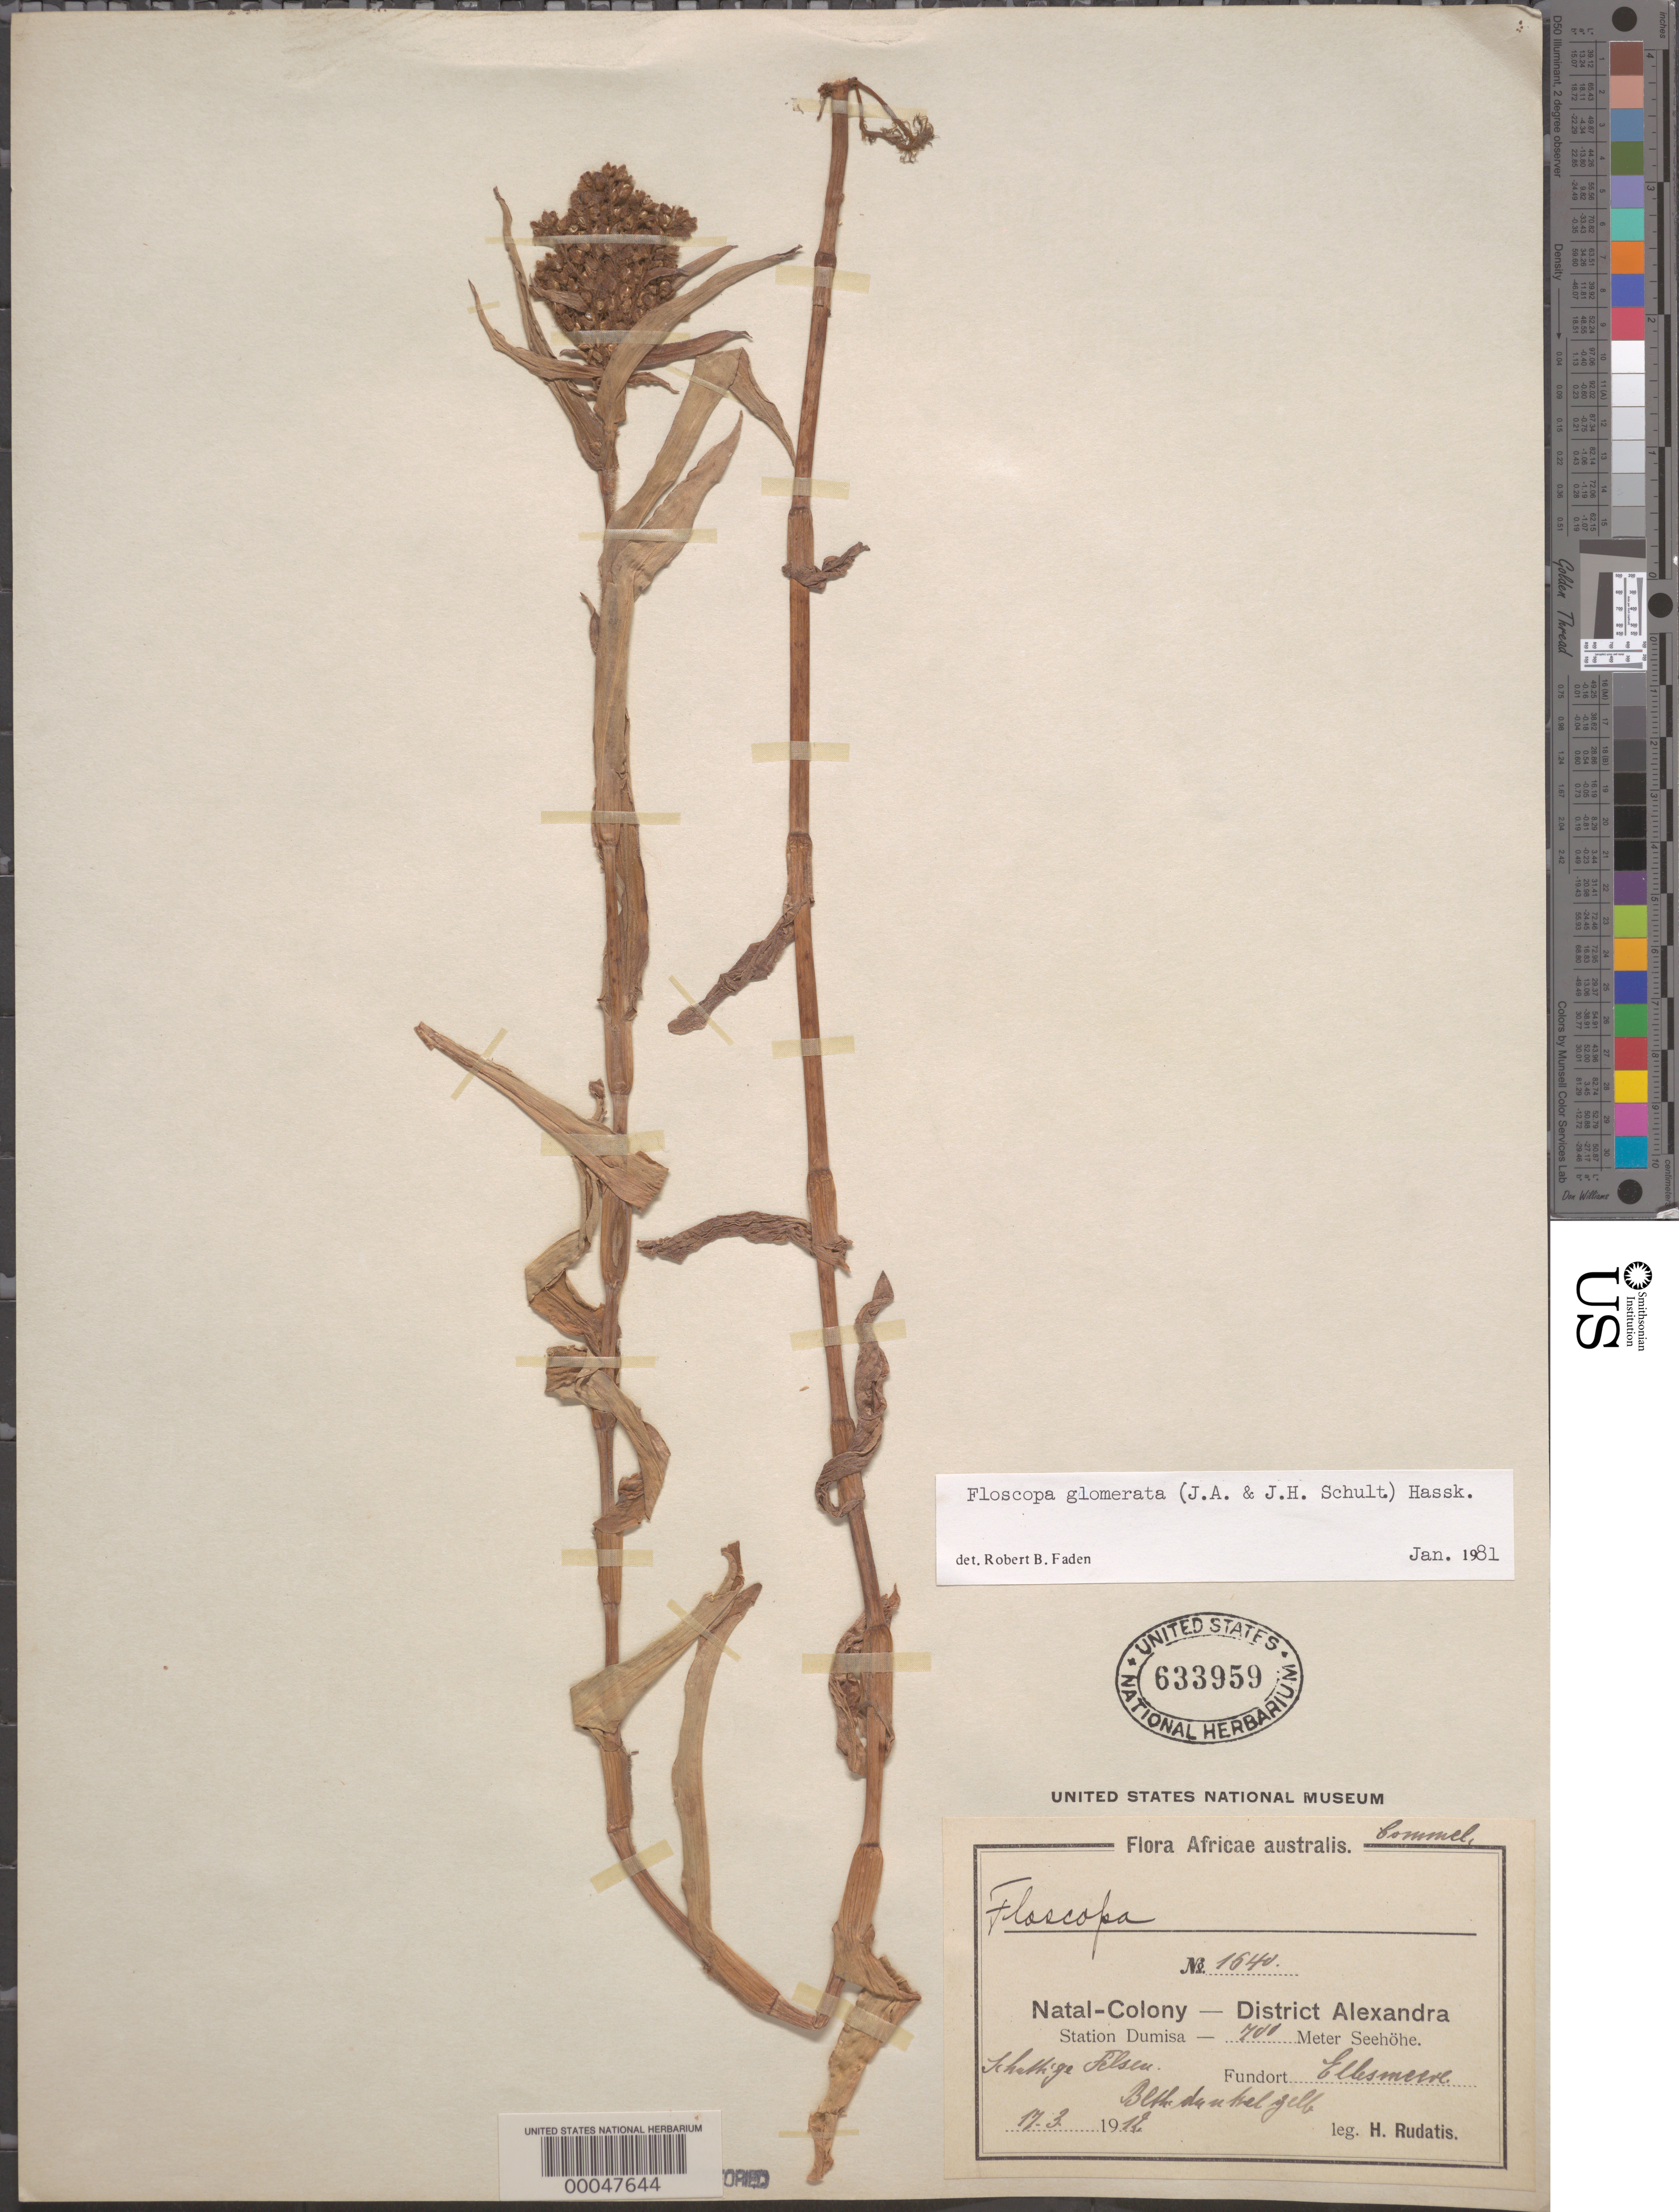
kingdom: Plantae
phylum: Tracheophyta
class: Liliopsida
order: Commelinales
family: Commelinaceae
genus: Floscopa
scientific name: Floscopa glomerata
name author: (Willd. ex Schult. & Schult. f.) Hassk.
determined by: Faden, Robert B., (US), Smithsonian Institution - National Museum of Natural History (UNITED STATES)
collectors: H. Rudatis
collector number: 1640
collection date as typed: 17 Mar 1912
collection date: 1912-03-17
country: South Africa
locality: Ellesmeme. Alexandra Dist.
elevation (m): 700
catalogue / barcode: US 633959